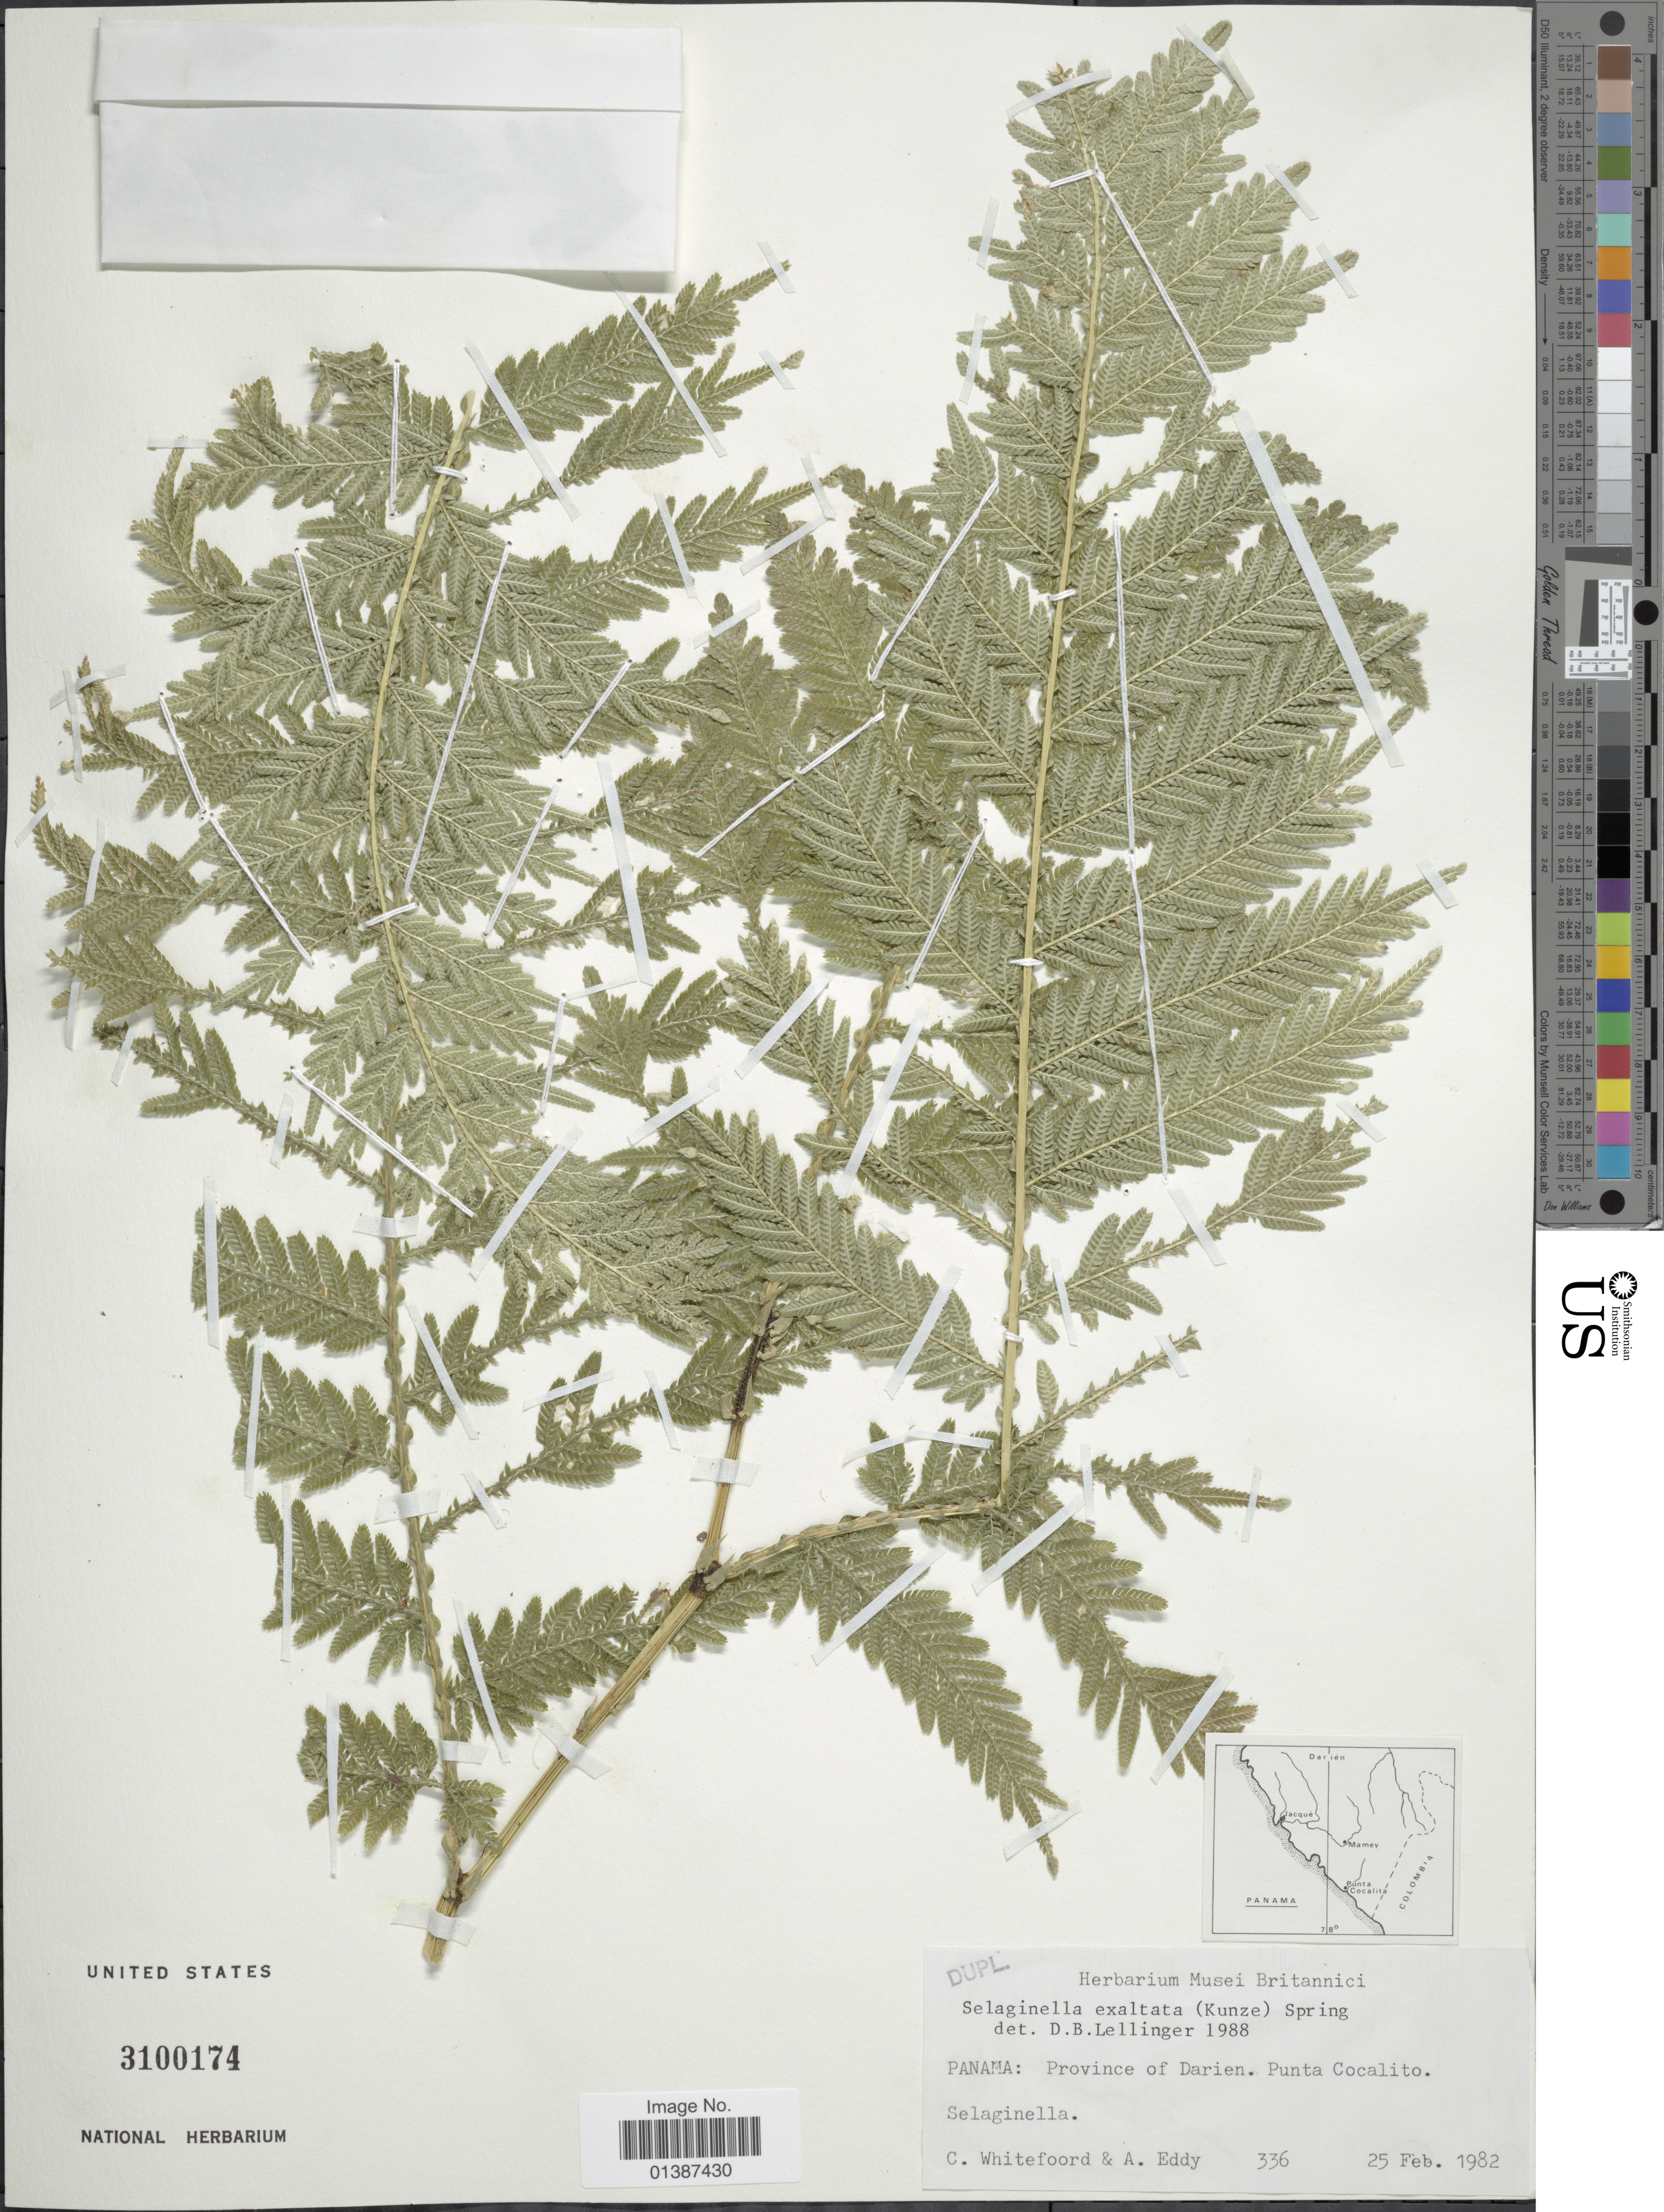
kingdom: Plantae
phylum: Tracheophyta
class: Lycopodiopsida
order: Selaginellales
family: Selaginellaceae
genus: Selaginella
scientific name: Selaginella exaltata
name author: (Kunze) Spring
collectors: C. Whitefoord & A. Eddy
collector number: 336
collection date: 1982-02-25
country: Panama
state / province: Darién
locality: Province of Darien. Punta Cocalito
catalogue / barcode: US 3100174